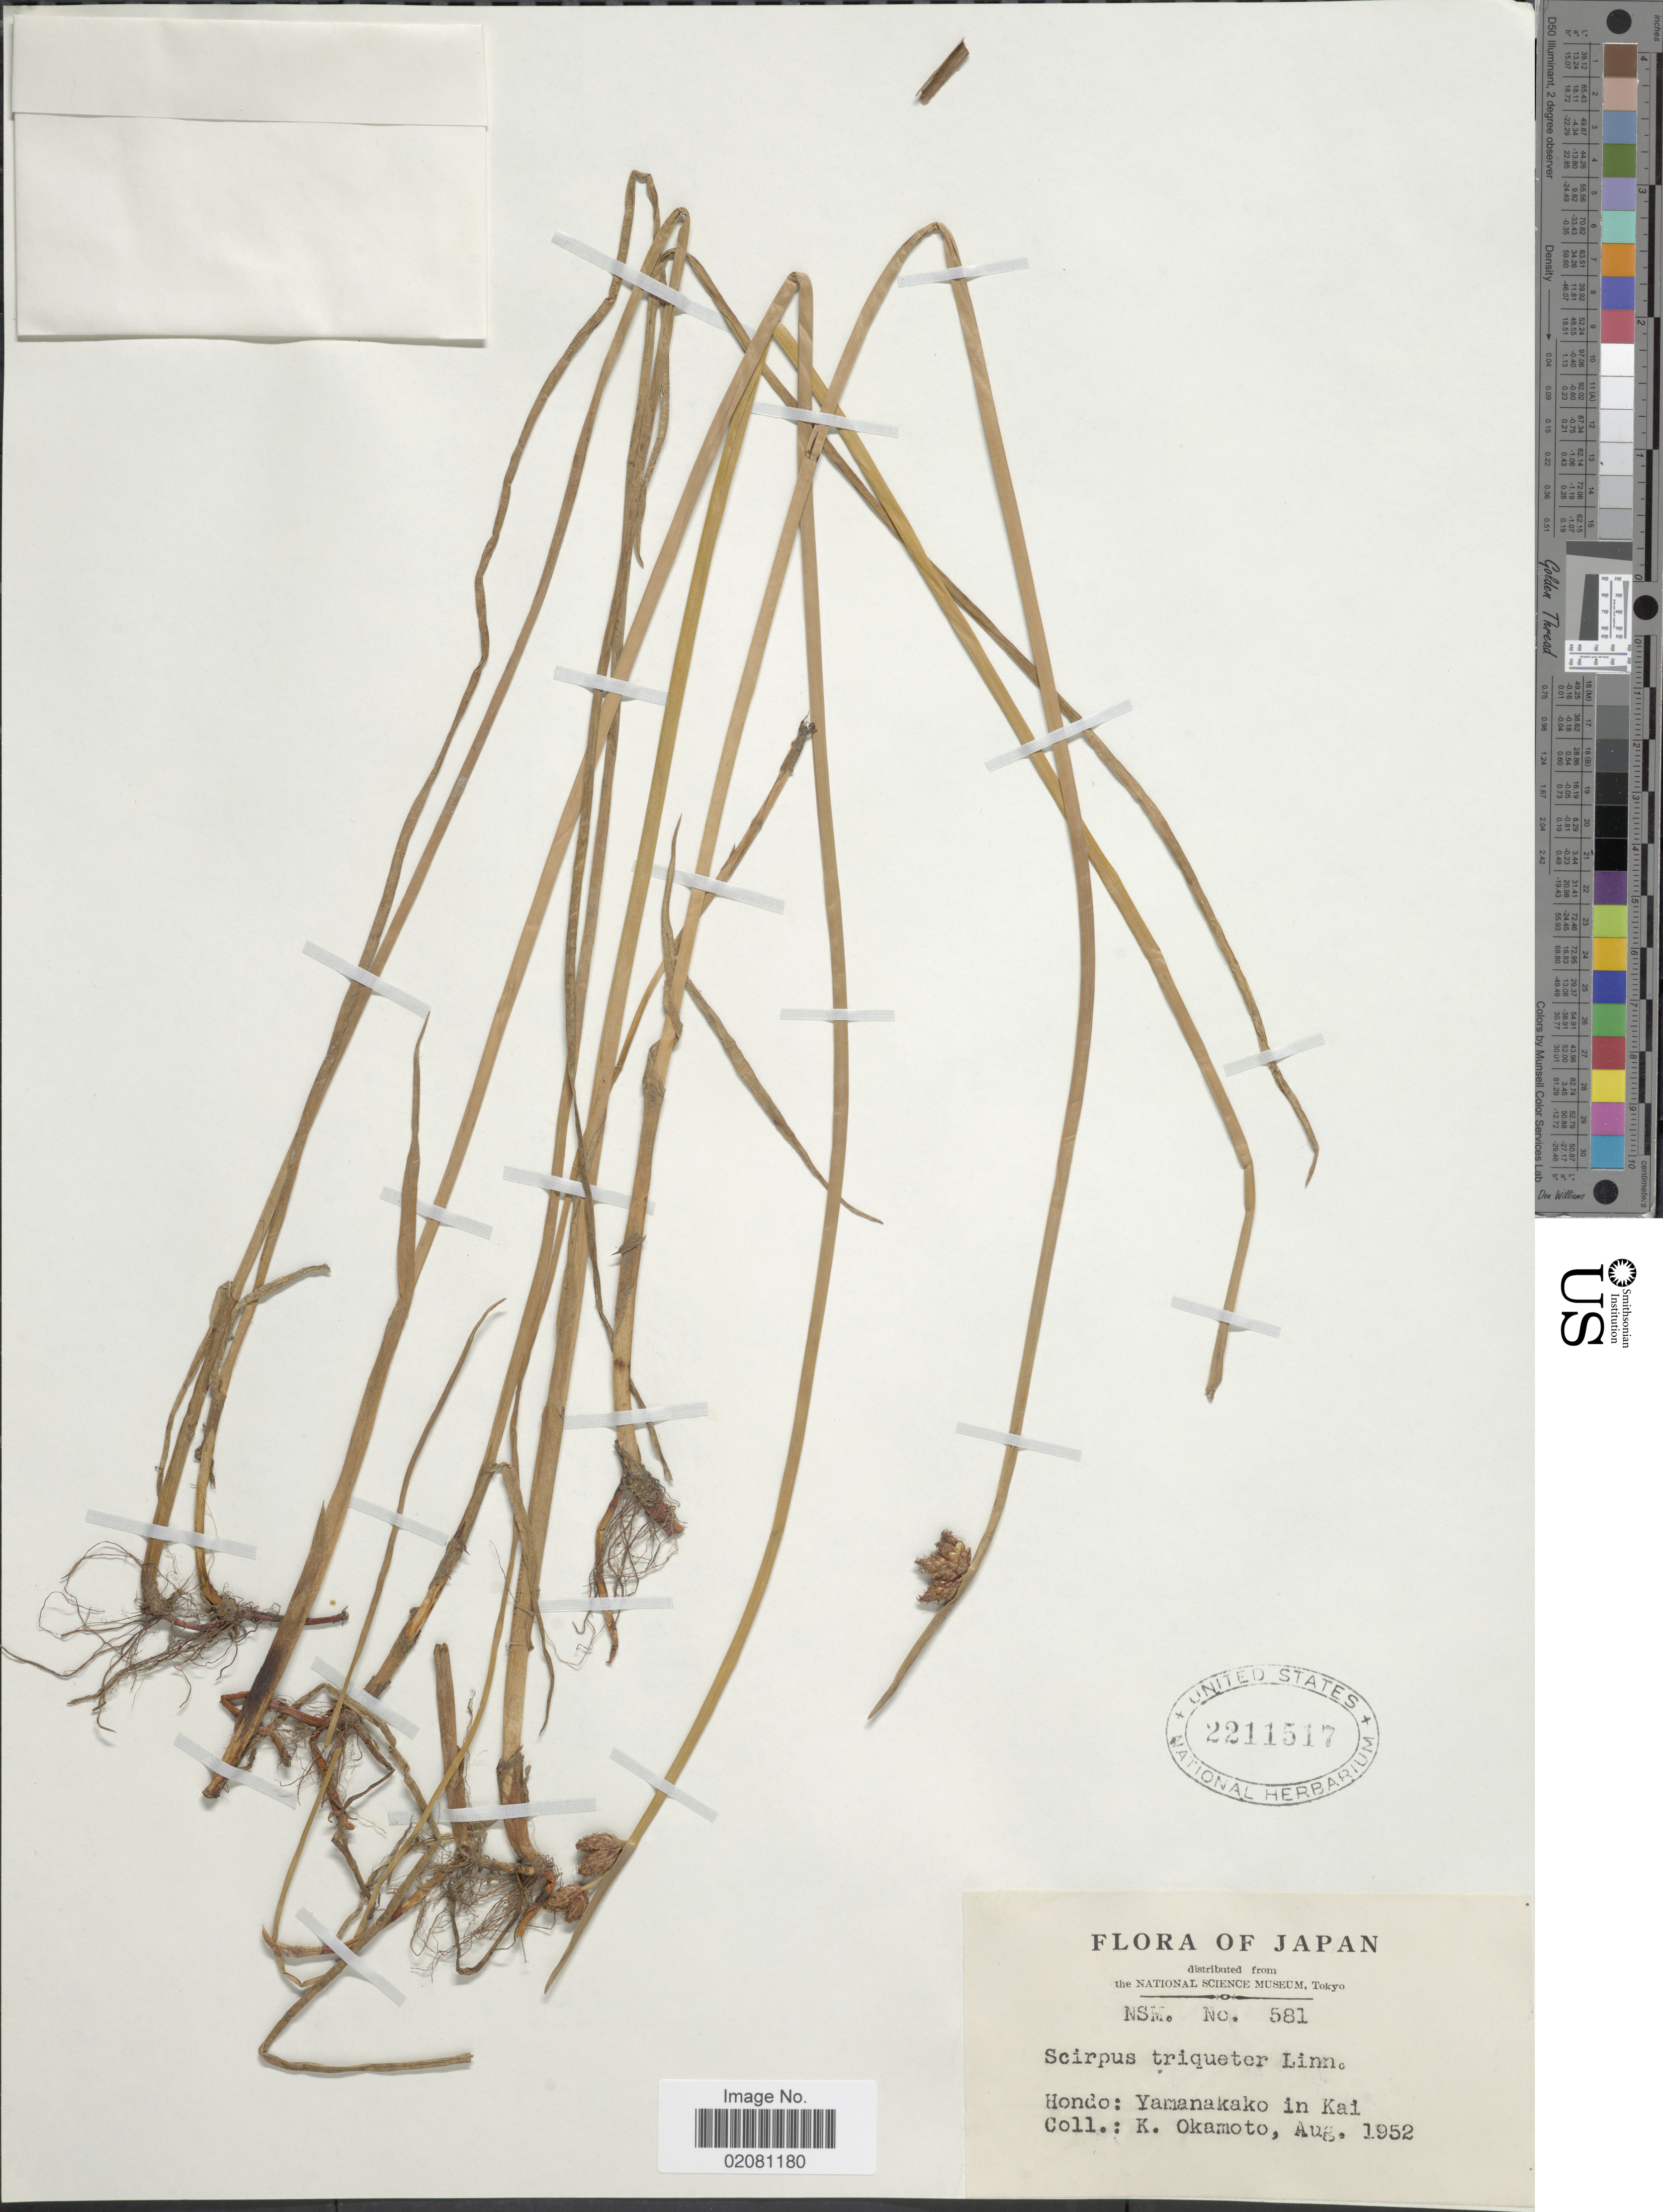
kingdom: Plantae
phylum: Tracheophyta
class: Liliopsida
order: Poales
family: Cyperaceae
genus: Schoenoplectus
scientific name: Schoenoplectus triqueter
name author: (L.) Palla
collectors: K. Okamoto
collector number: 581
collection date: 1952-08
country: Japan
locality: Hondo: Yamanakako in Kai.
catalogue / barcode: US 2211517